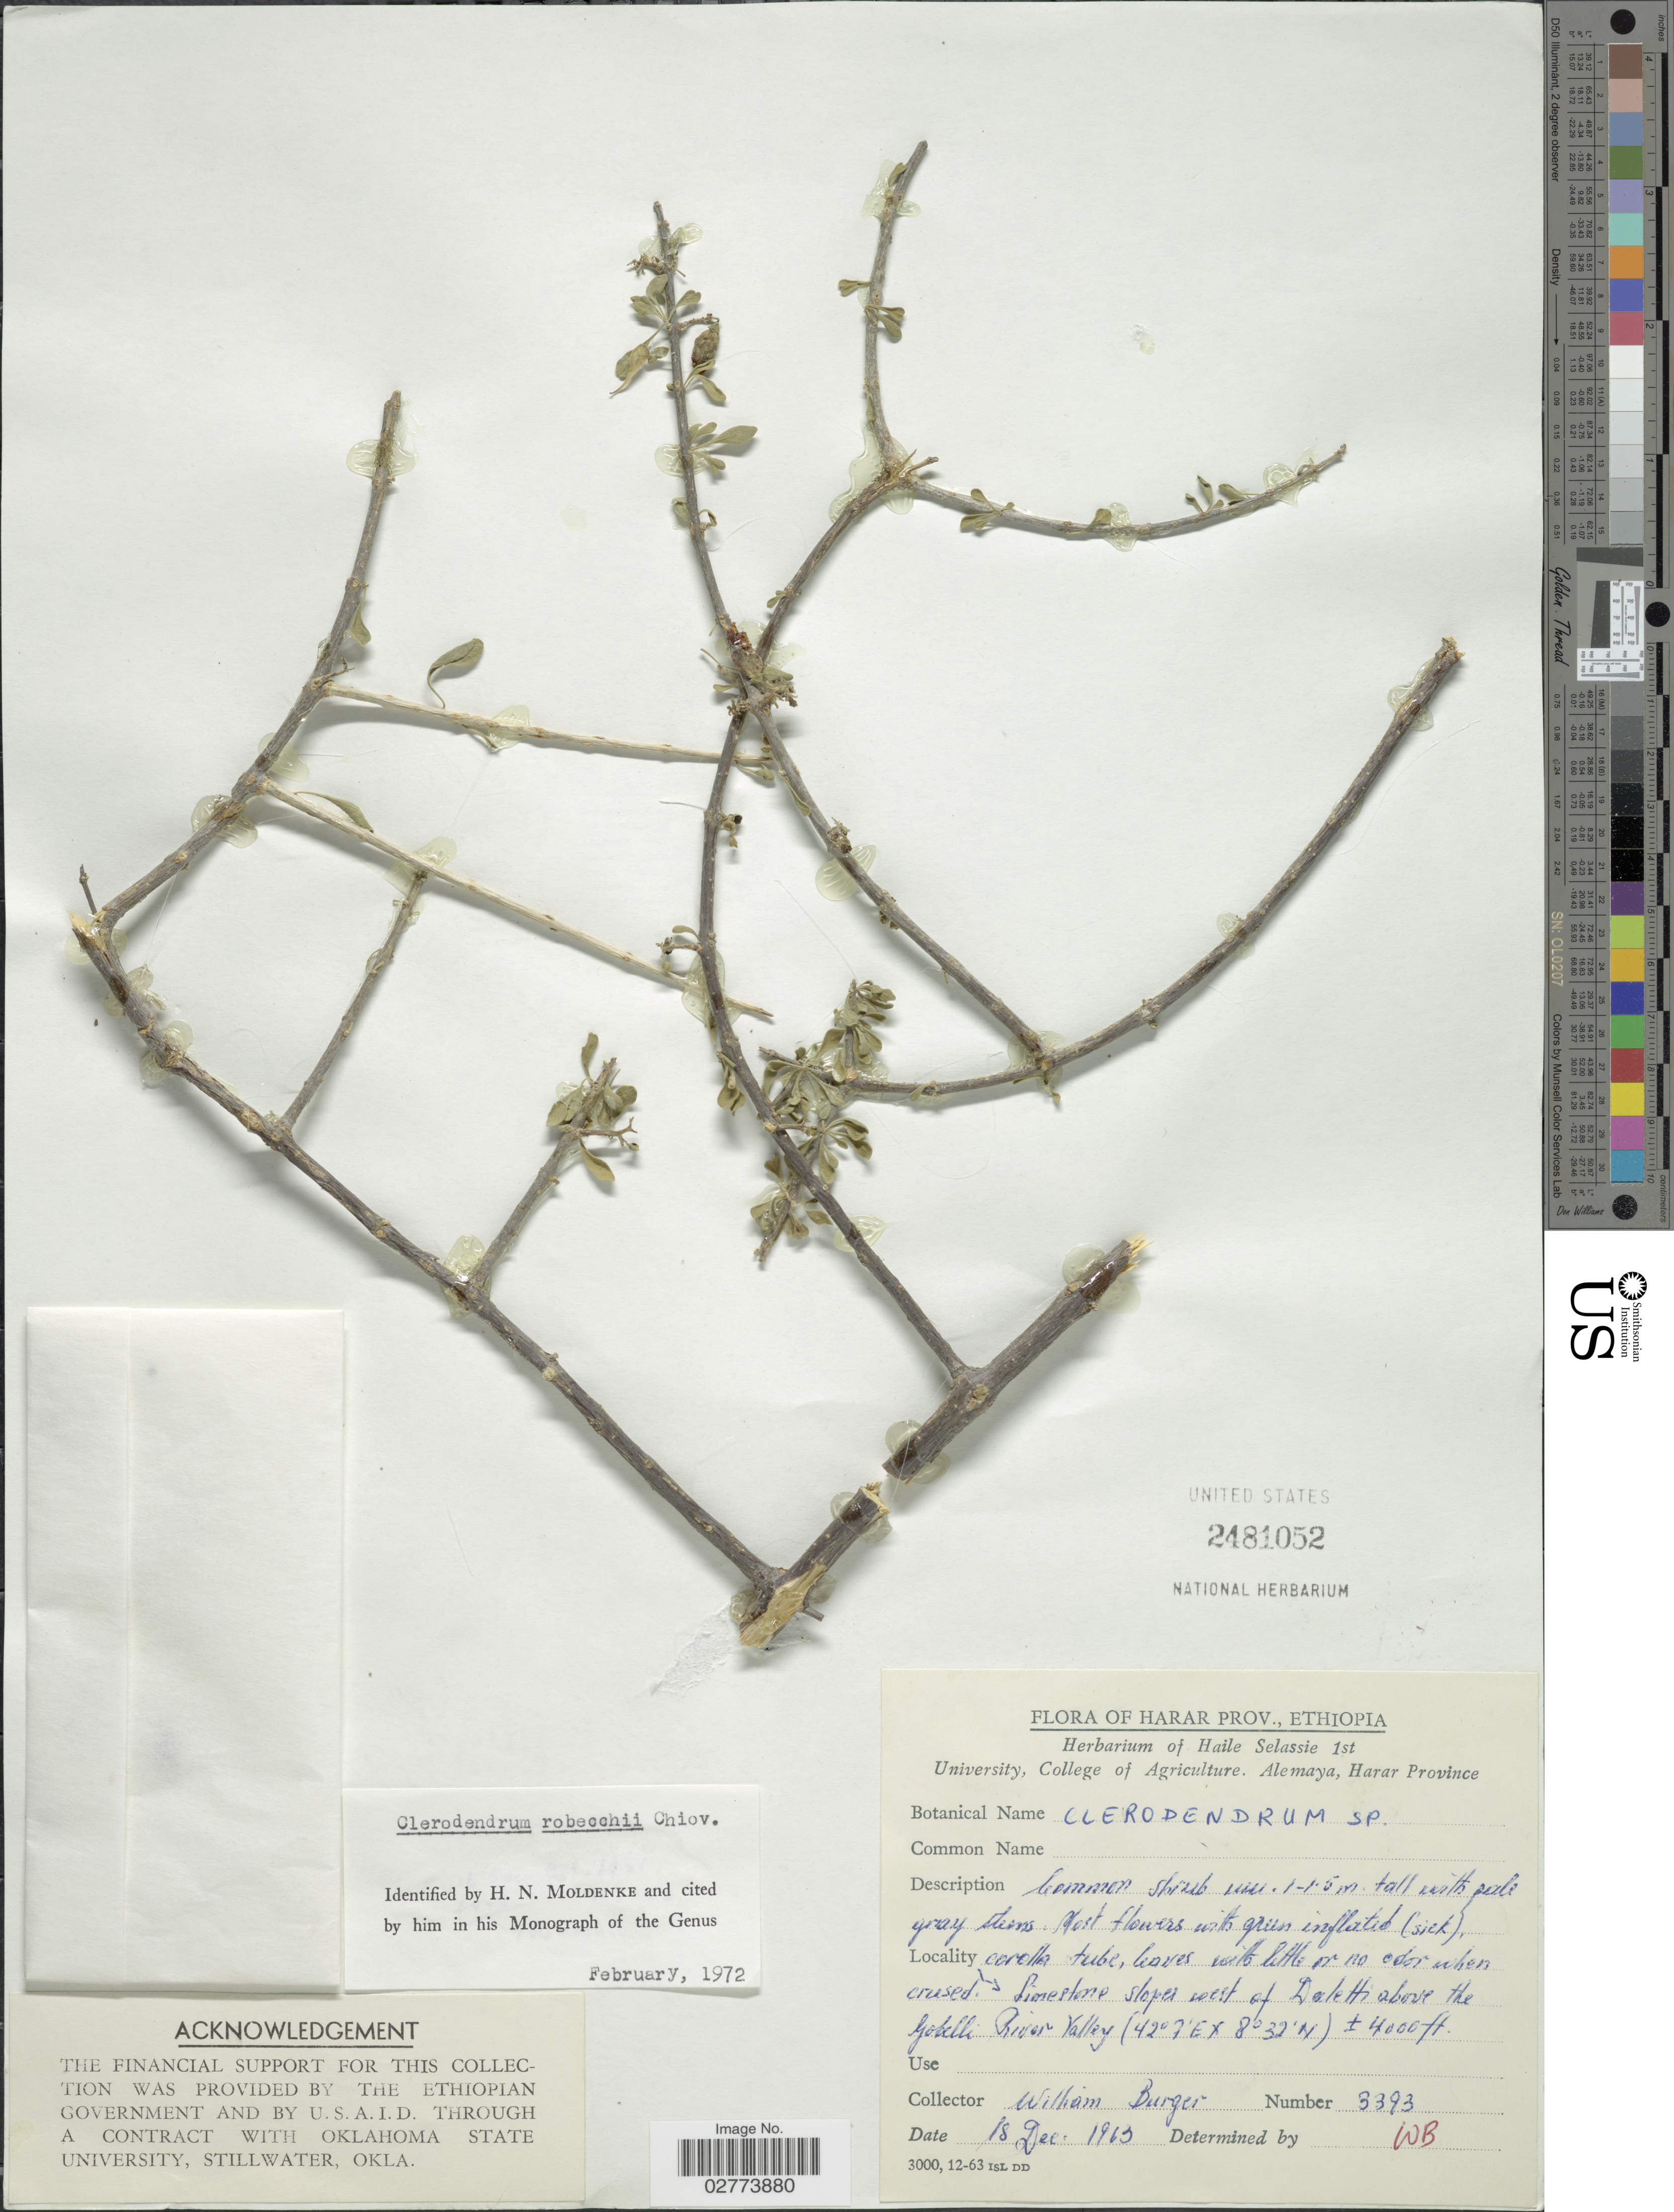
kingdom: Plantae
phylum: Tracheophyta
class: Magnoliopsida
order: Lamiales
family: Lamiaceae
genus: Clerodendrum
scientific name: Clerodendrum robecchii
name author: Chiov.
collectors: W. Burger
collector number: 3393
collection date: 1913-12-18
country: Ethiopia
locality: Harar Prov. Limestone slopes west of Daletti above the Gobelli River Valley.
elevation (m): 1219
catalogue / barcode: US 2481052